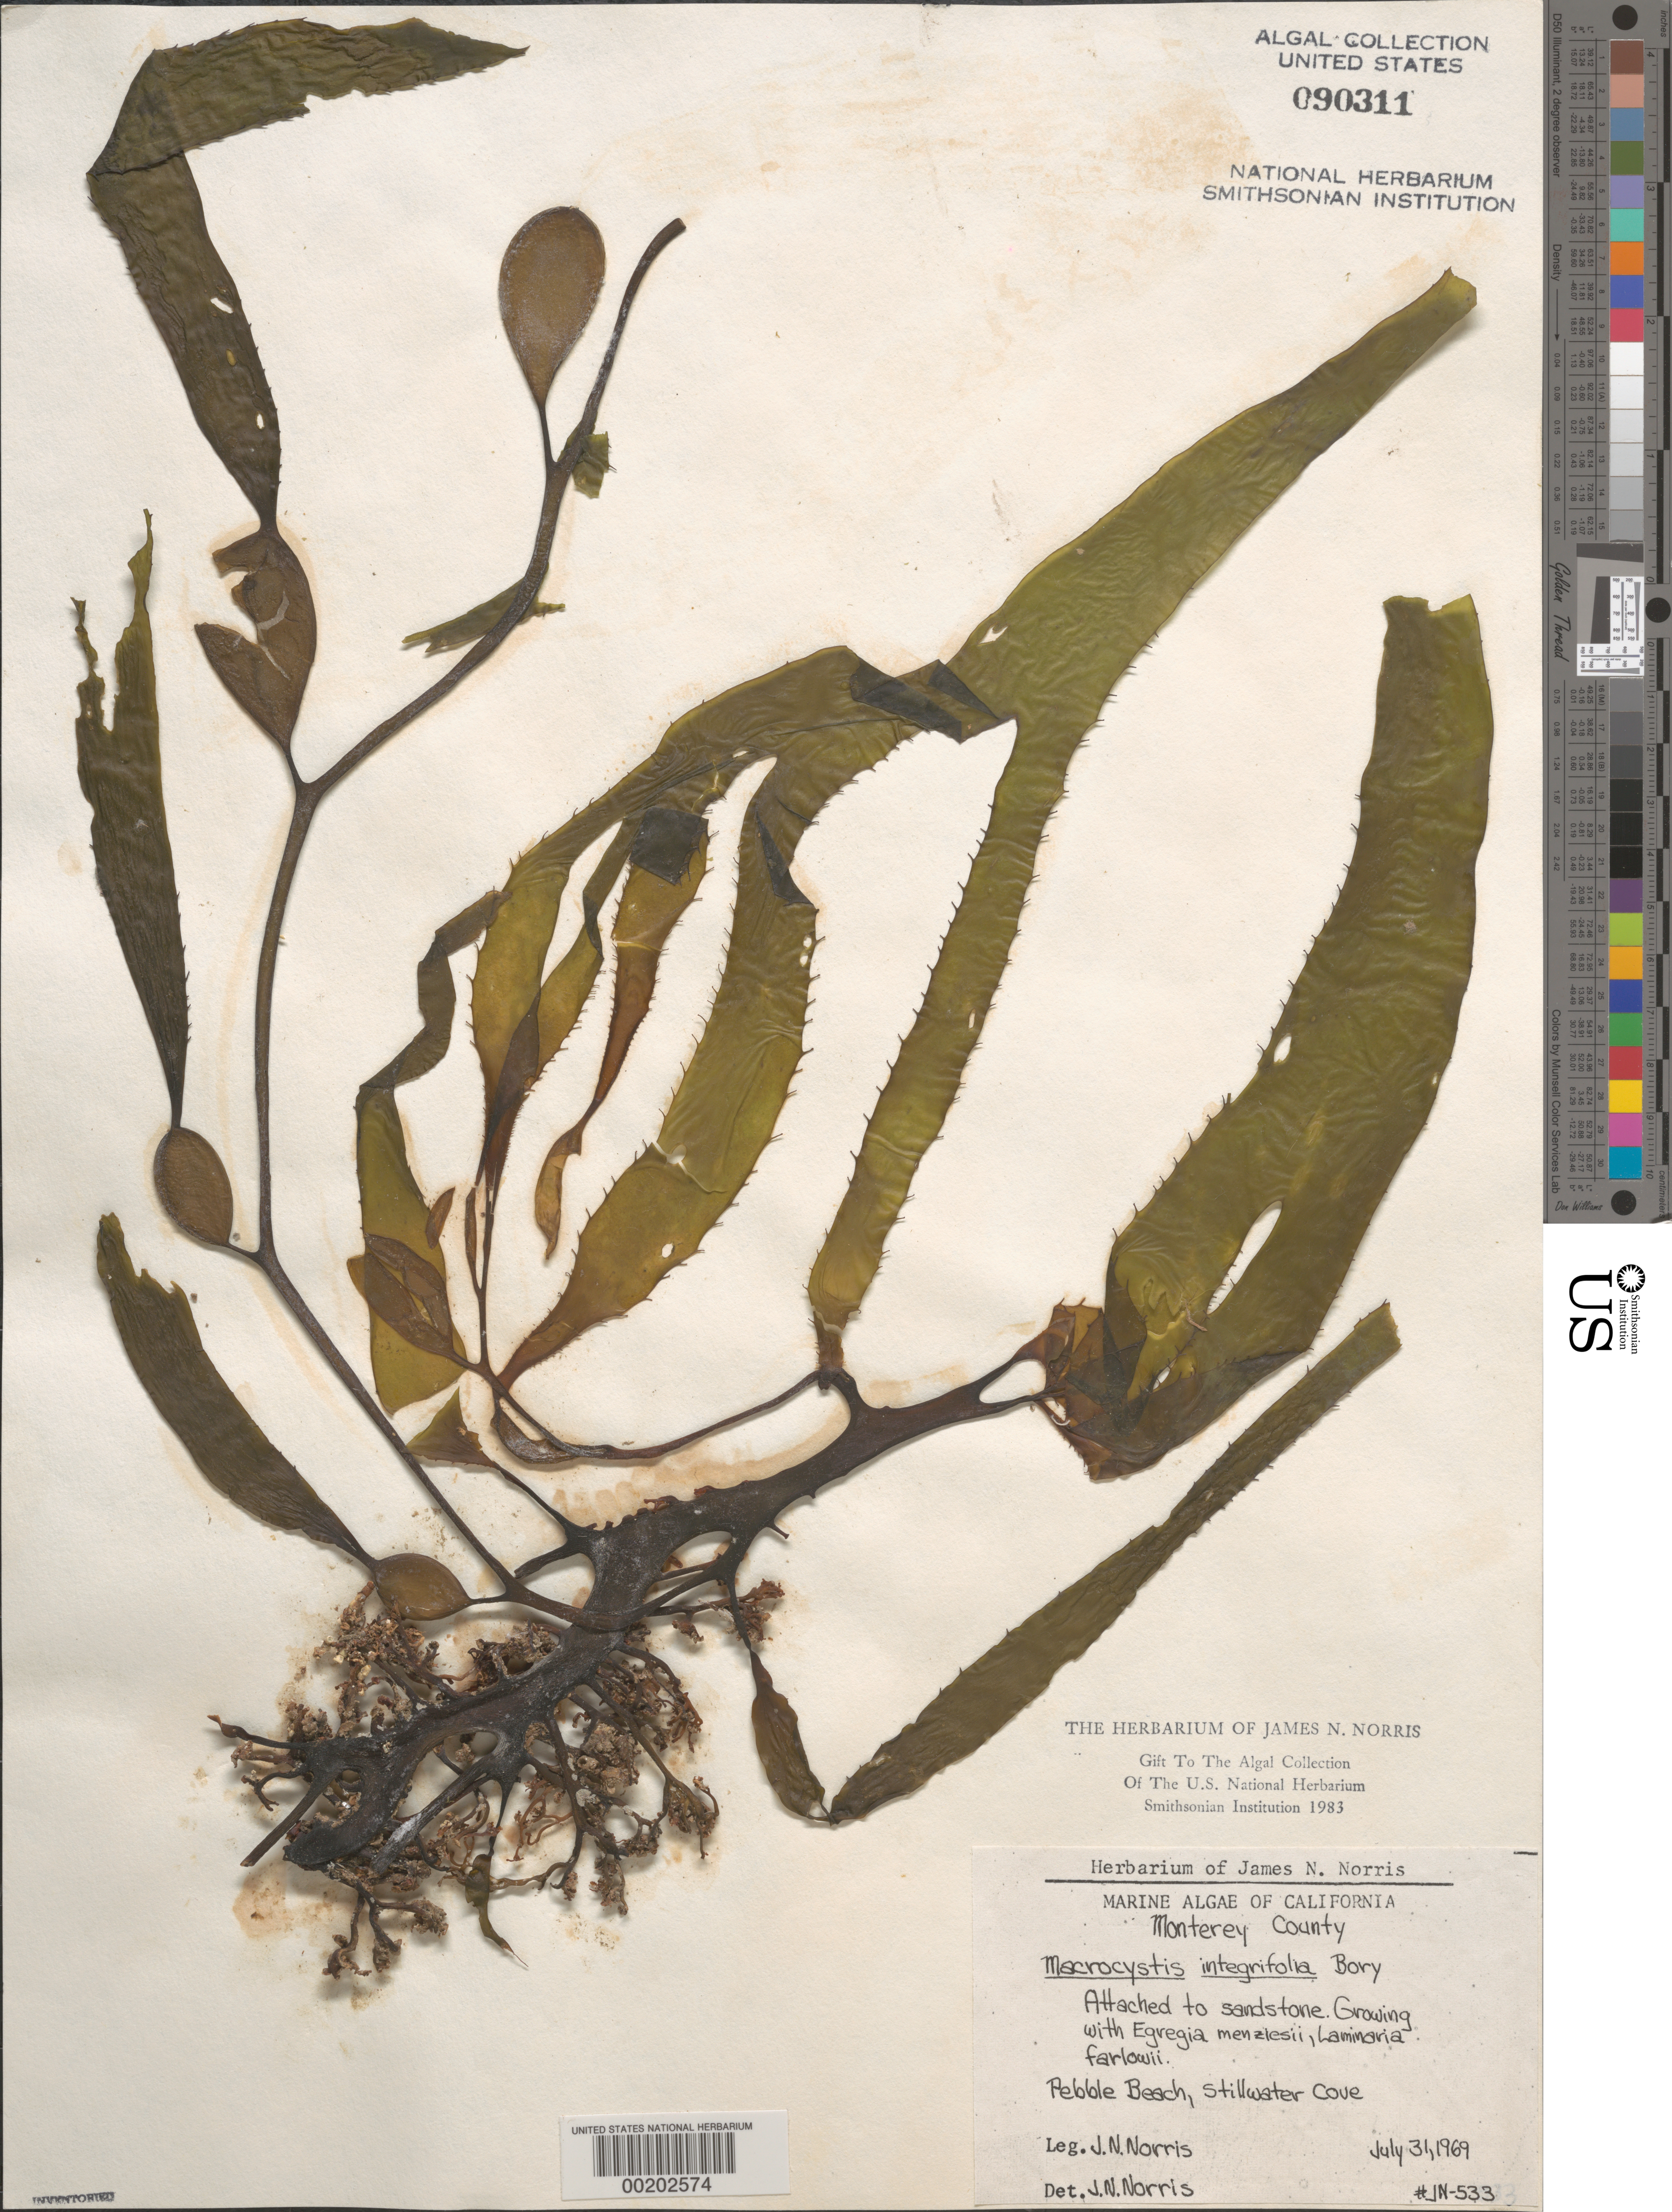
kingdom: Chromista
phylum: Ochrophyta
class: Phaeophyceae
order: Laminariales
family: Laminariaceae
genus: Macrocystis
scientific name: Macrocystis pyrifera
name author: (L.) C. Agardh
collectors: J. N. Norris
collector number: JN-533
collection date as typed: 31 Jul 1969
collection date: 1969-07-31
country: United States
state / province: California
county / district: Monterey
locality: Pebble Beach, Stillwater Cove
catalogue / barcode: US 90311